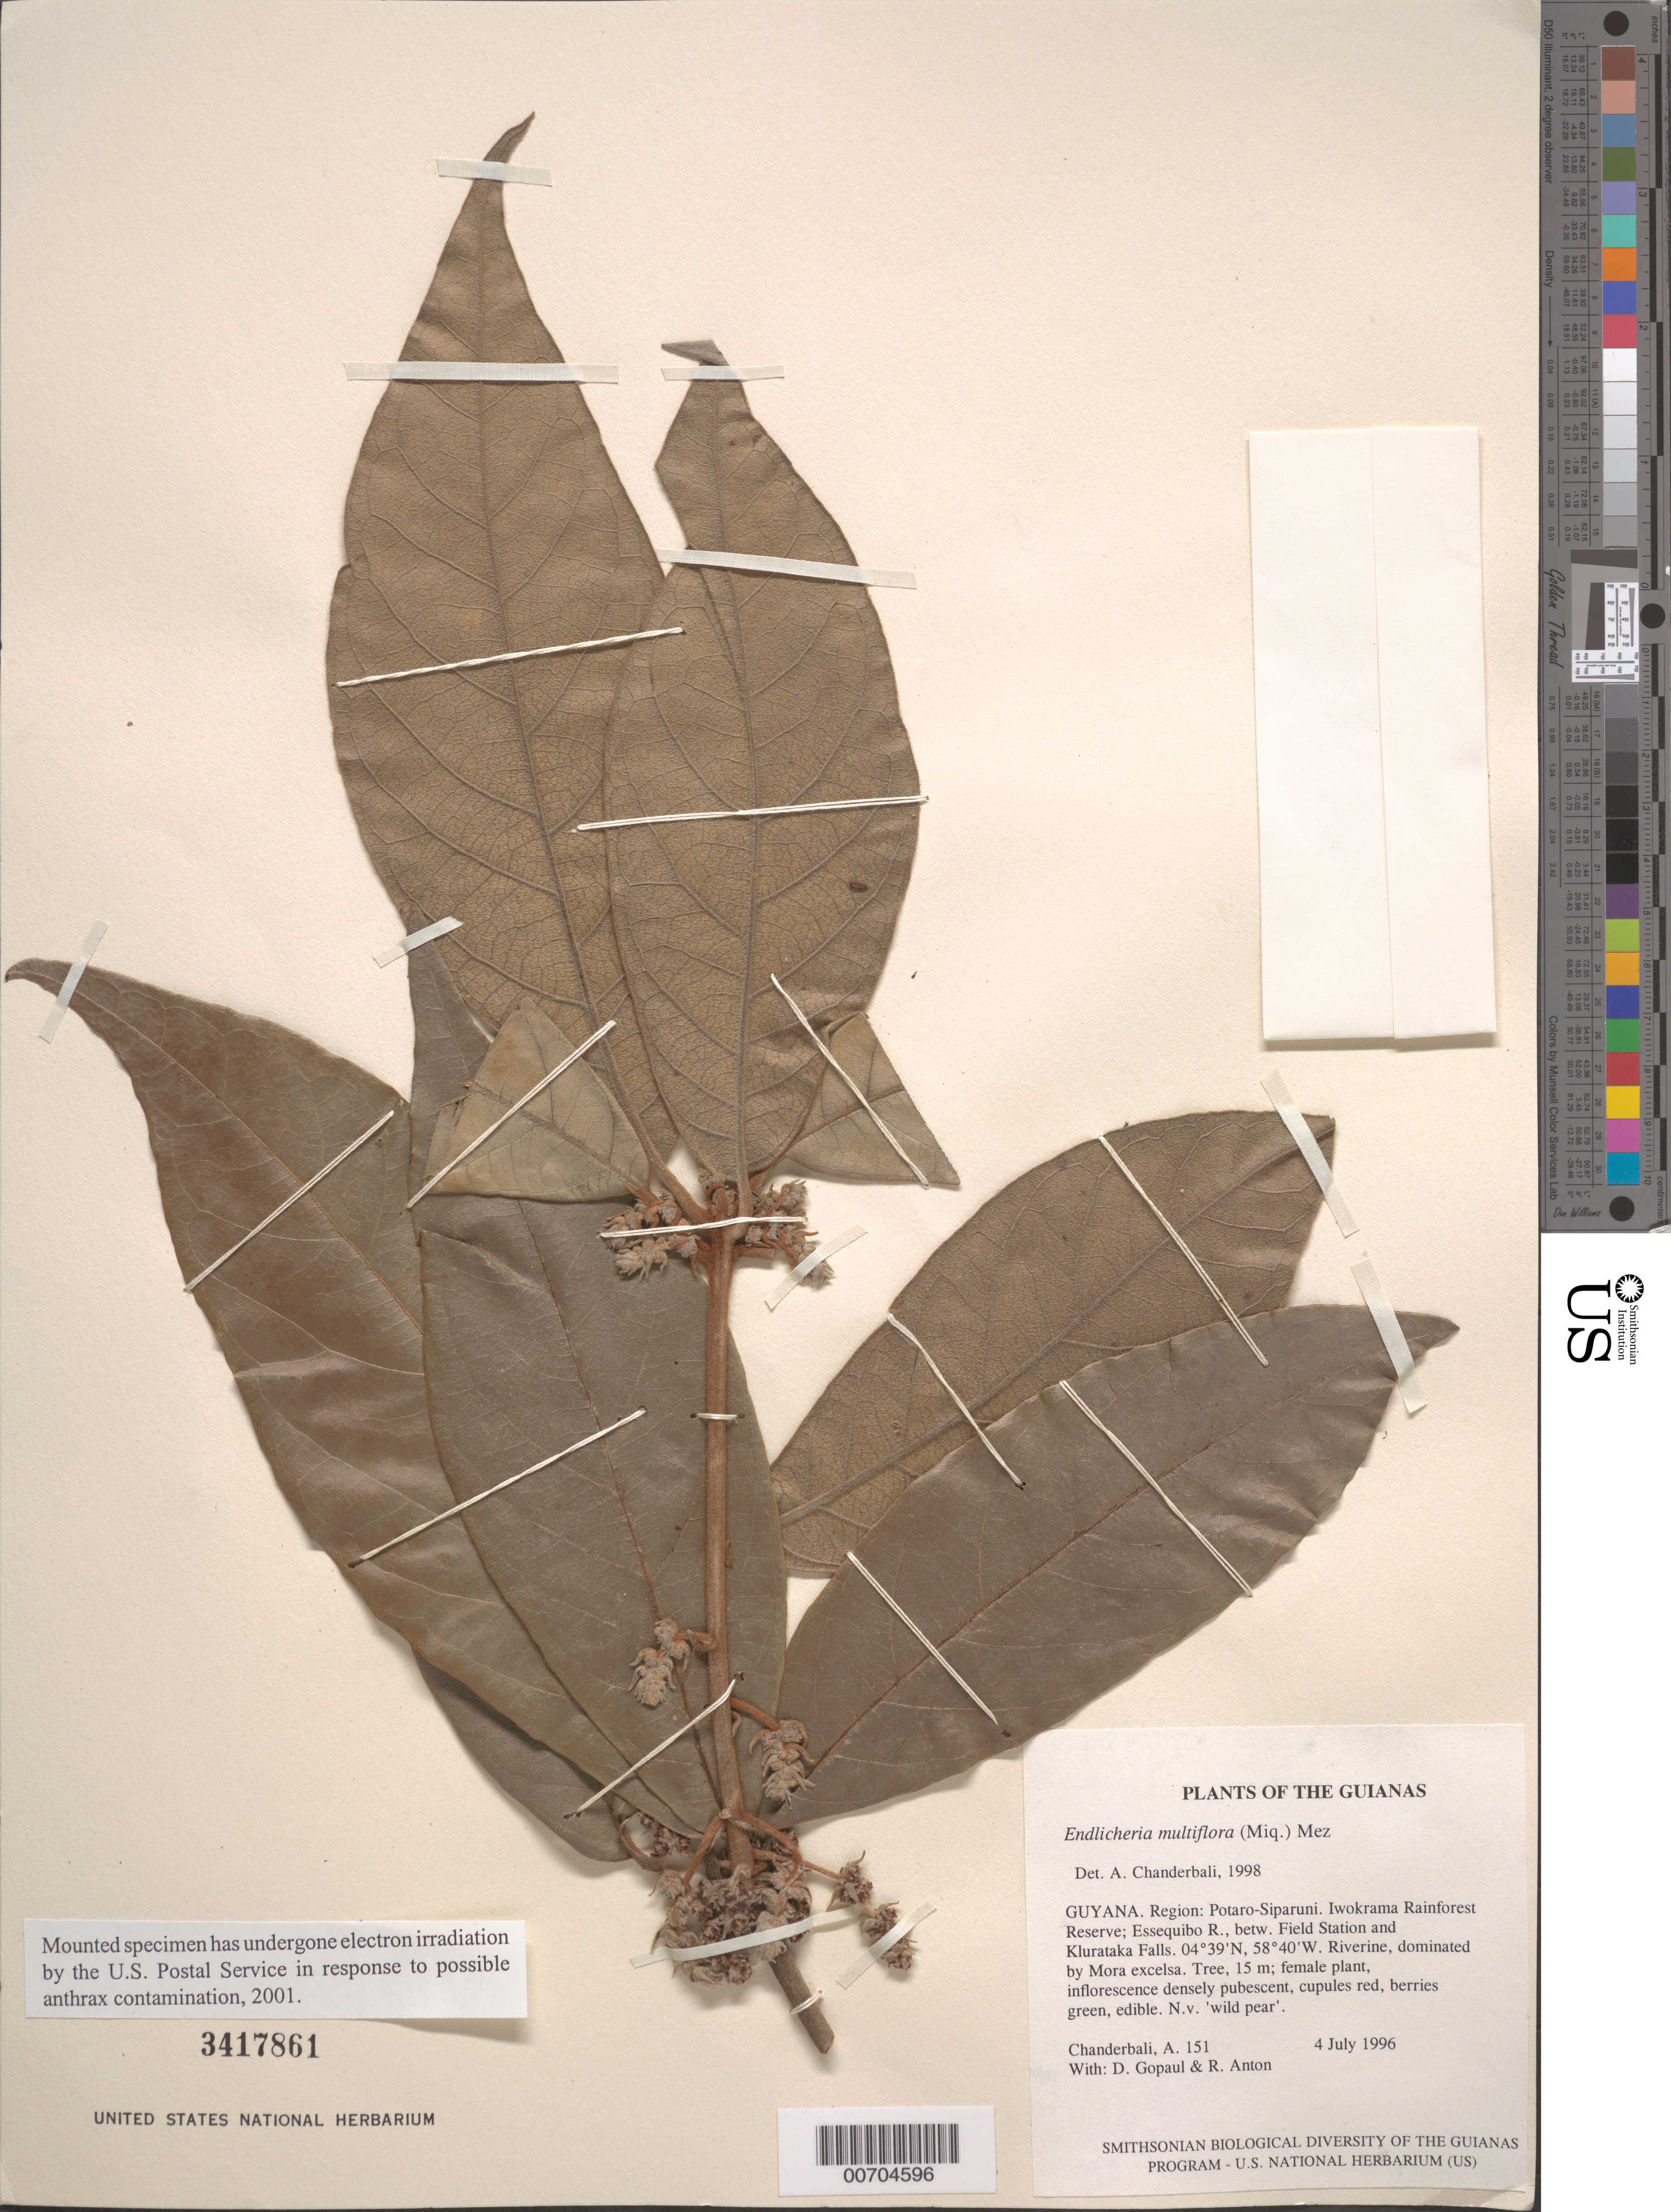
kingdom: Plantae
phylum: Tracheophyta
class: Magnoliopsida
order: Laurales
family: Lauraceae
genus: Endlicheria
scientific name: Endlicheria mulitflora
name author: (Micx.) Mez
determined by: Chanderbali, Andre Shashi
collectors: A. S. Chanderbali, D. Gopaul & R. Anton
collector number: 151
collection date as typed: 4 July 1996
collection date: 1996-07-04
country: Guyana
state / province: Potaro-Siparuni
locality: Iwokrama Rainforest Reserve; Essequibo R., betw. Field Station and Klurataka Falls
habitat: Riverine, dominated by Mora excelsa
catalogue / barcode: US 3417861